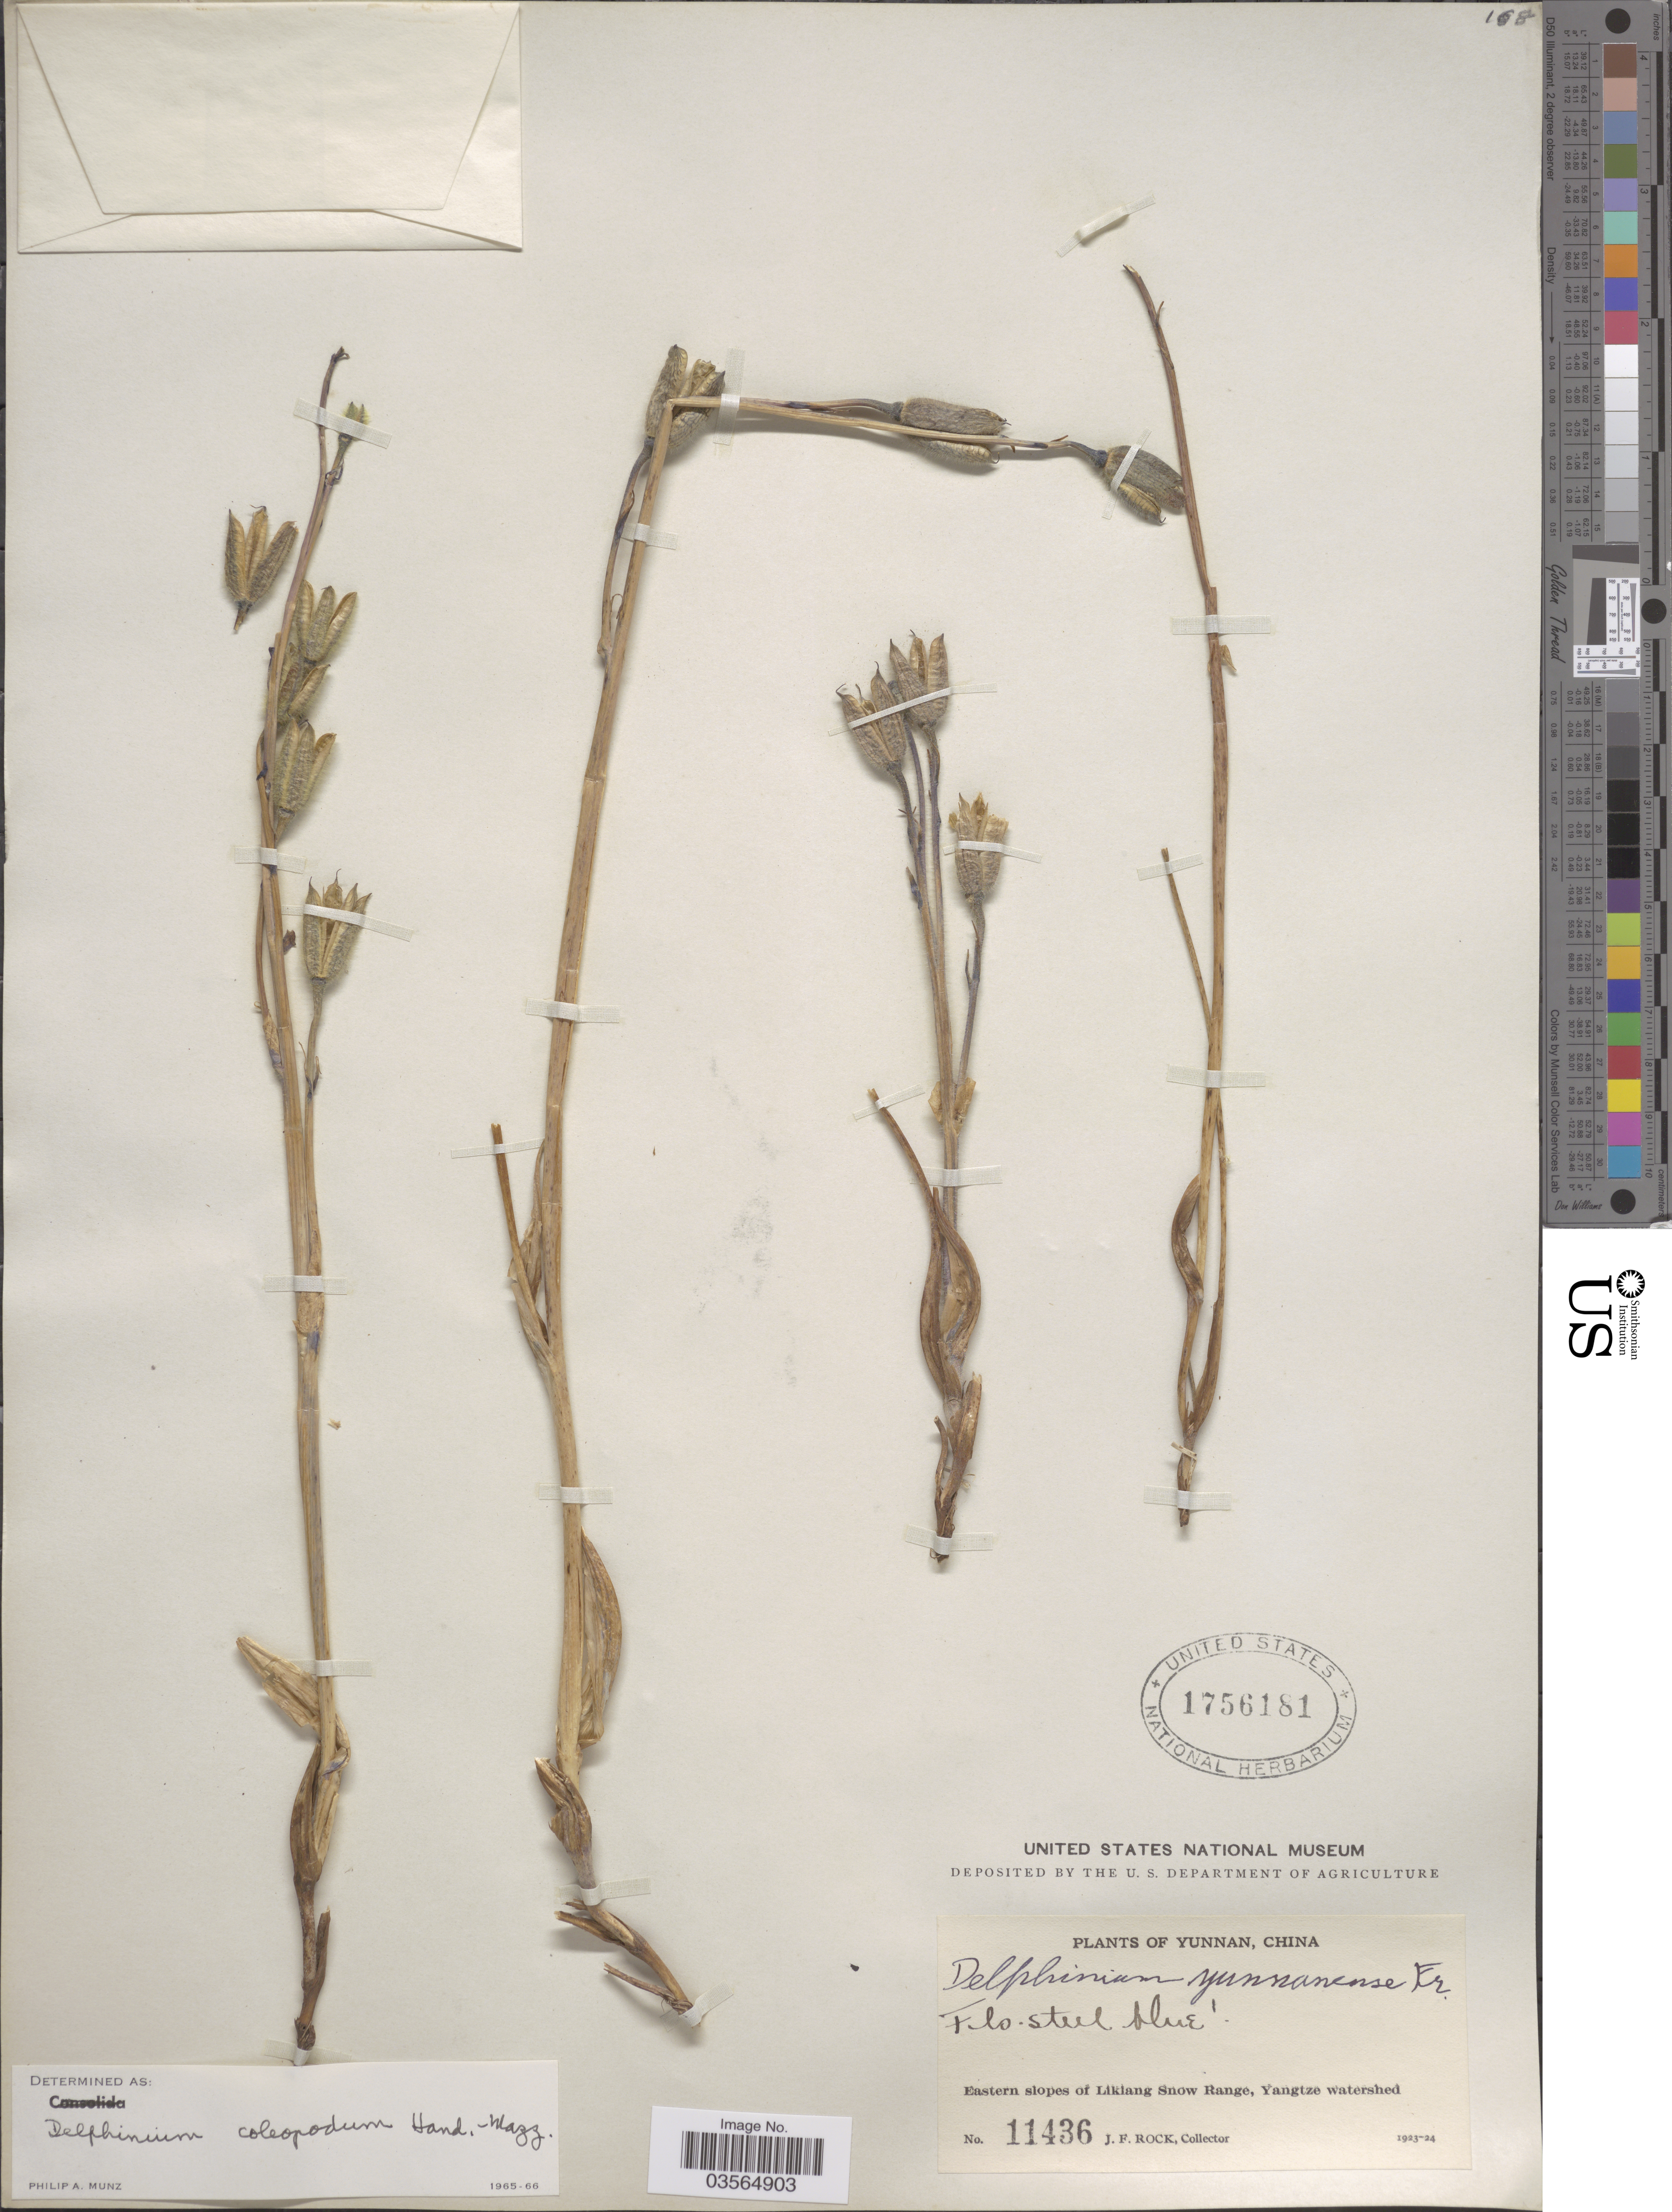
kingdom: Plantae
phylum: Tracheophyta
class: Magnoliopsida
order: Ranunculales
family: Ranunculaceae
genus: Delphinium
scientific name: Delphinium coleopodum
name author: Hand.-Mazz.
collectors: J. Rock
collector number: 11436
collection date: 1923/1924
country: China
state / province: Yunnan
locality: Eastern slopes of Likiang Snow Range, Yangtze watershed.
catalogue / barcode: US 1756181